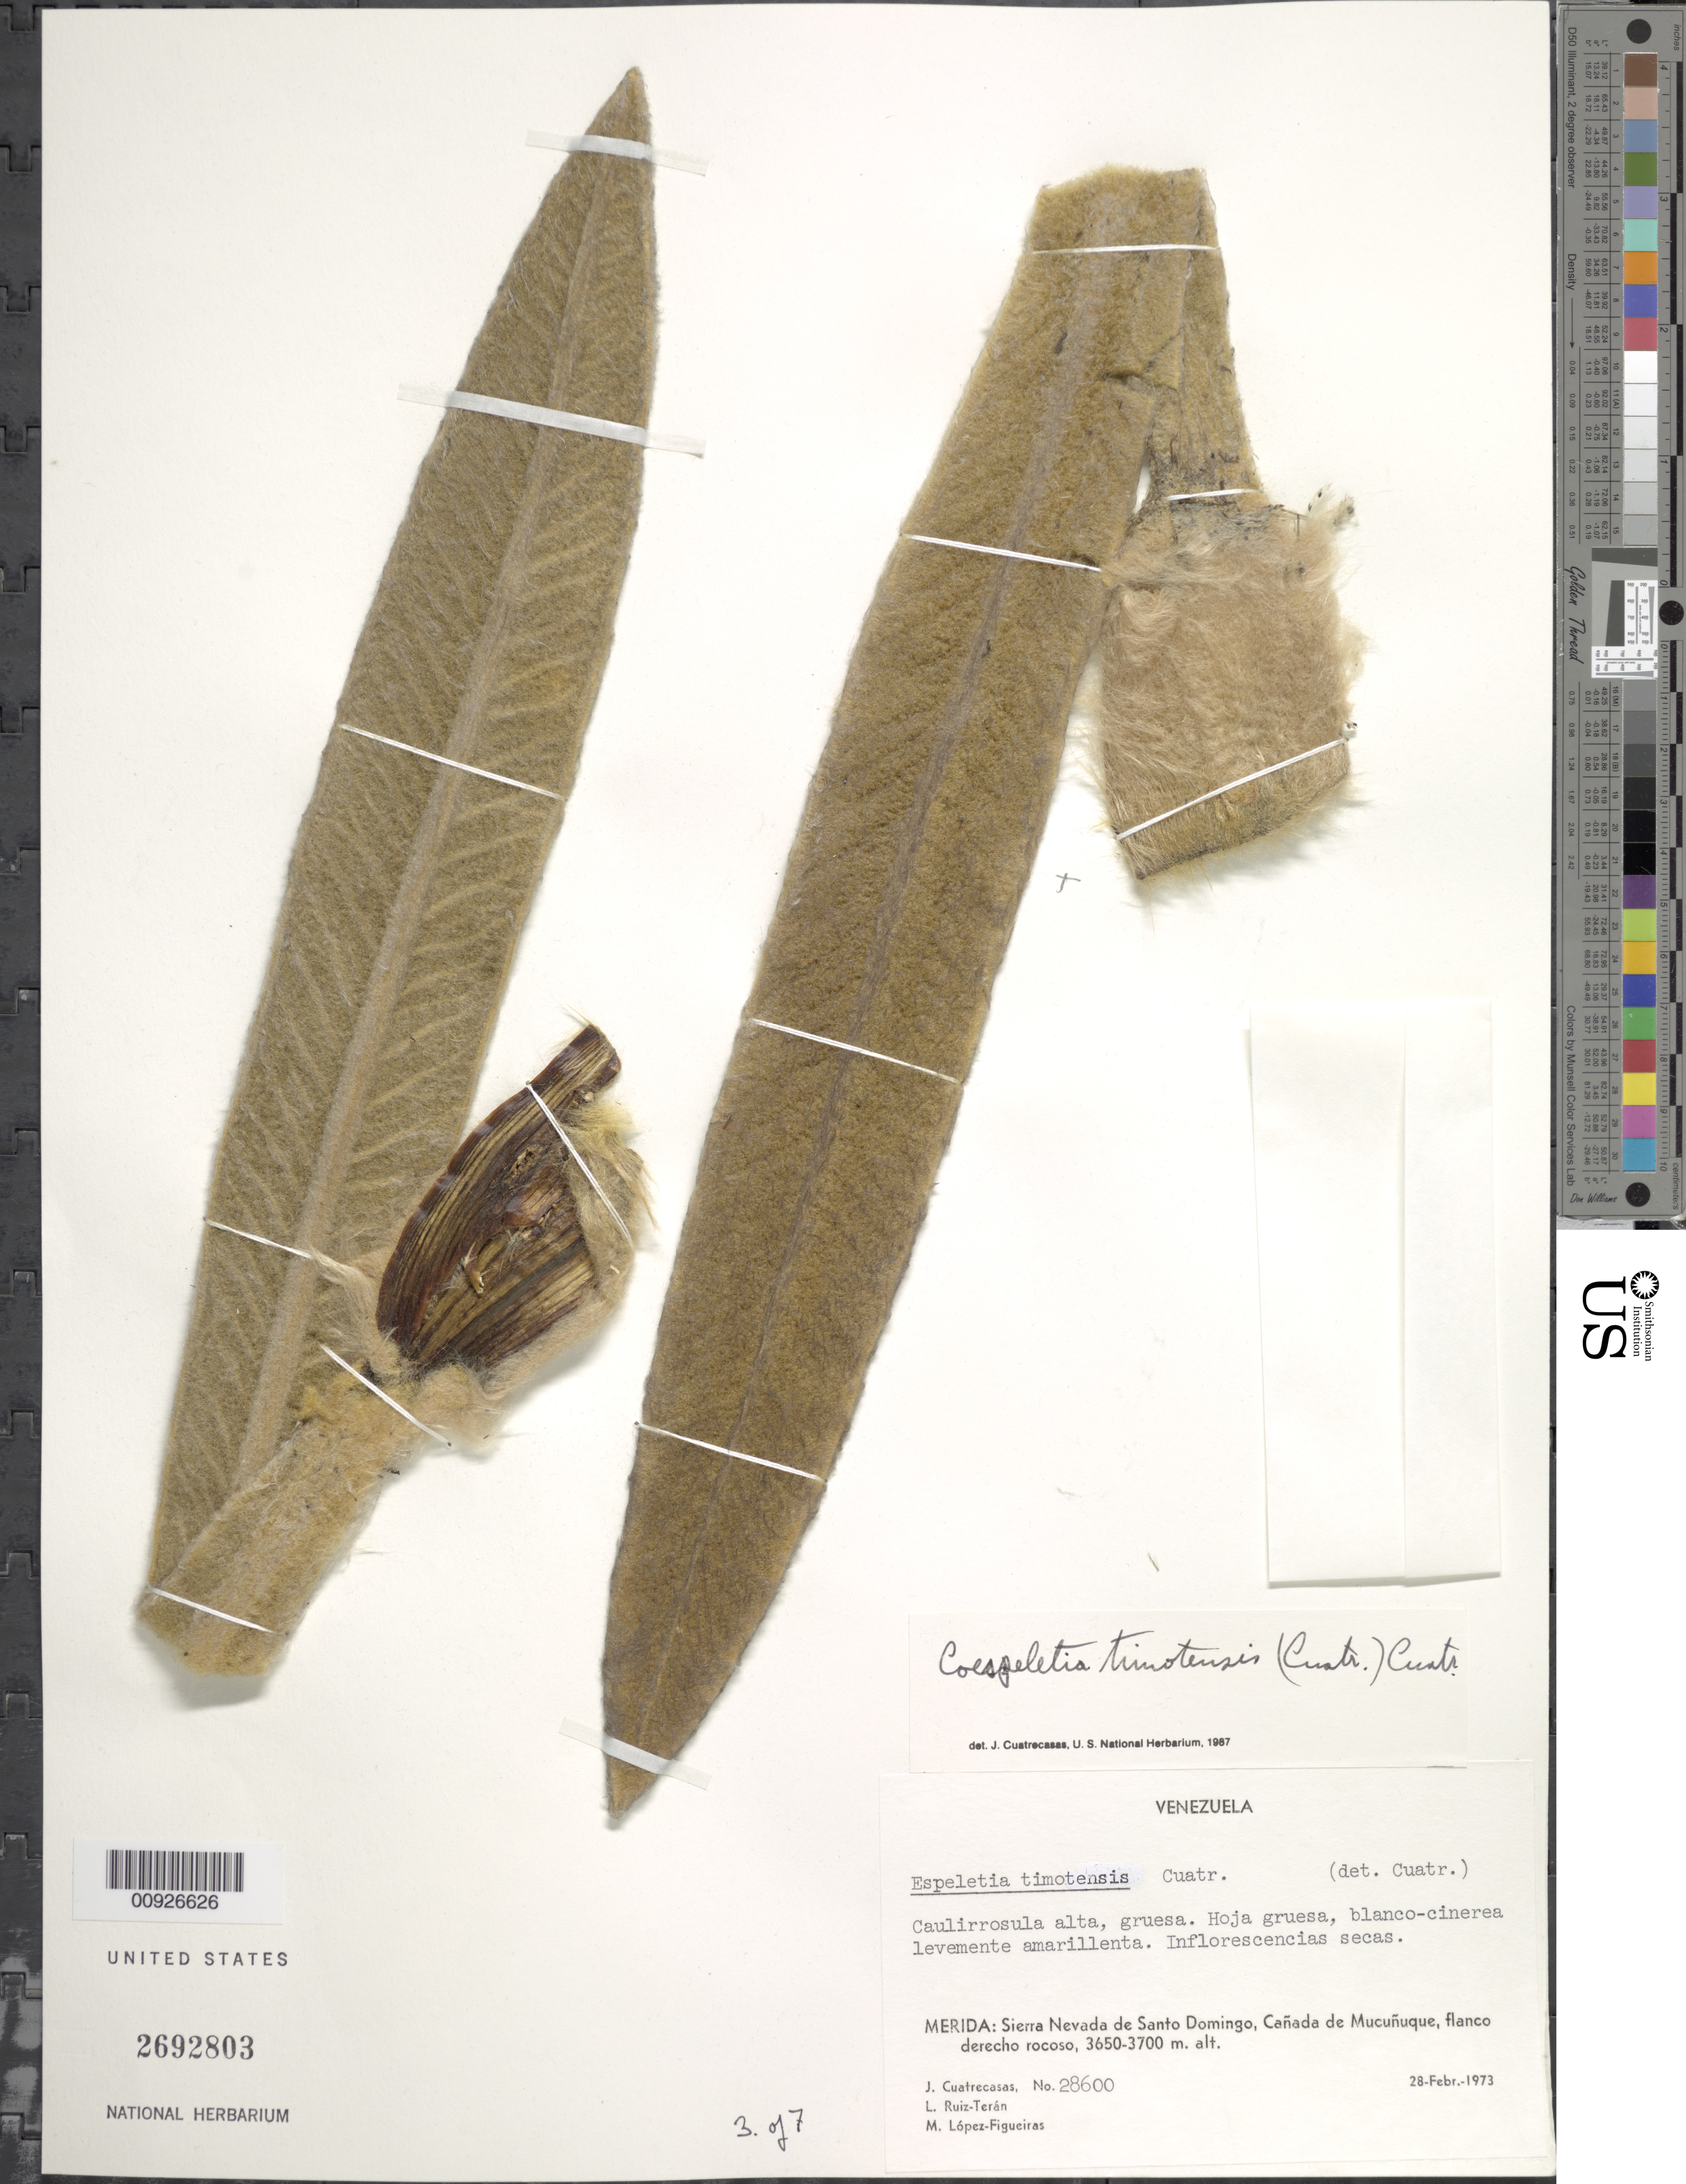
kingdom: Plantae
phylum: Tracheophyta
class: Magnoliopsida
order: Asterales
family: Asteraceae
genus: Coespeletia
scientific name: Coespeletia timotensis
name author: (Cuatrec.) Cuatrec.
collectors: J. Cuatrecasas, L. E. Ruíz-Terán & M. López Figueiras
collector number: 28600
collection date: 1973-02-28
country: Venezuela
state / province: Mérida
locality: Sierra Nevada de Santo Domingo, Cañada de Mucuñuque, flanco derecho rocoso.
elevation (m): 3650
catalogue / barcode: US 2692803